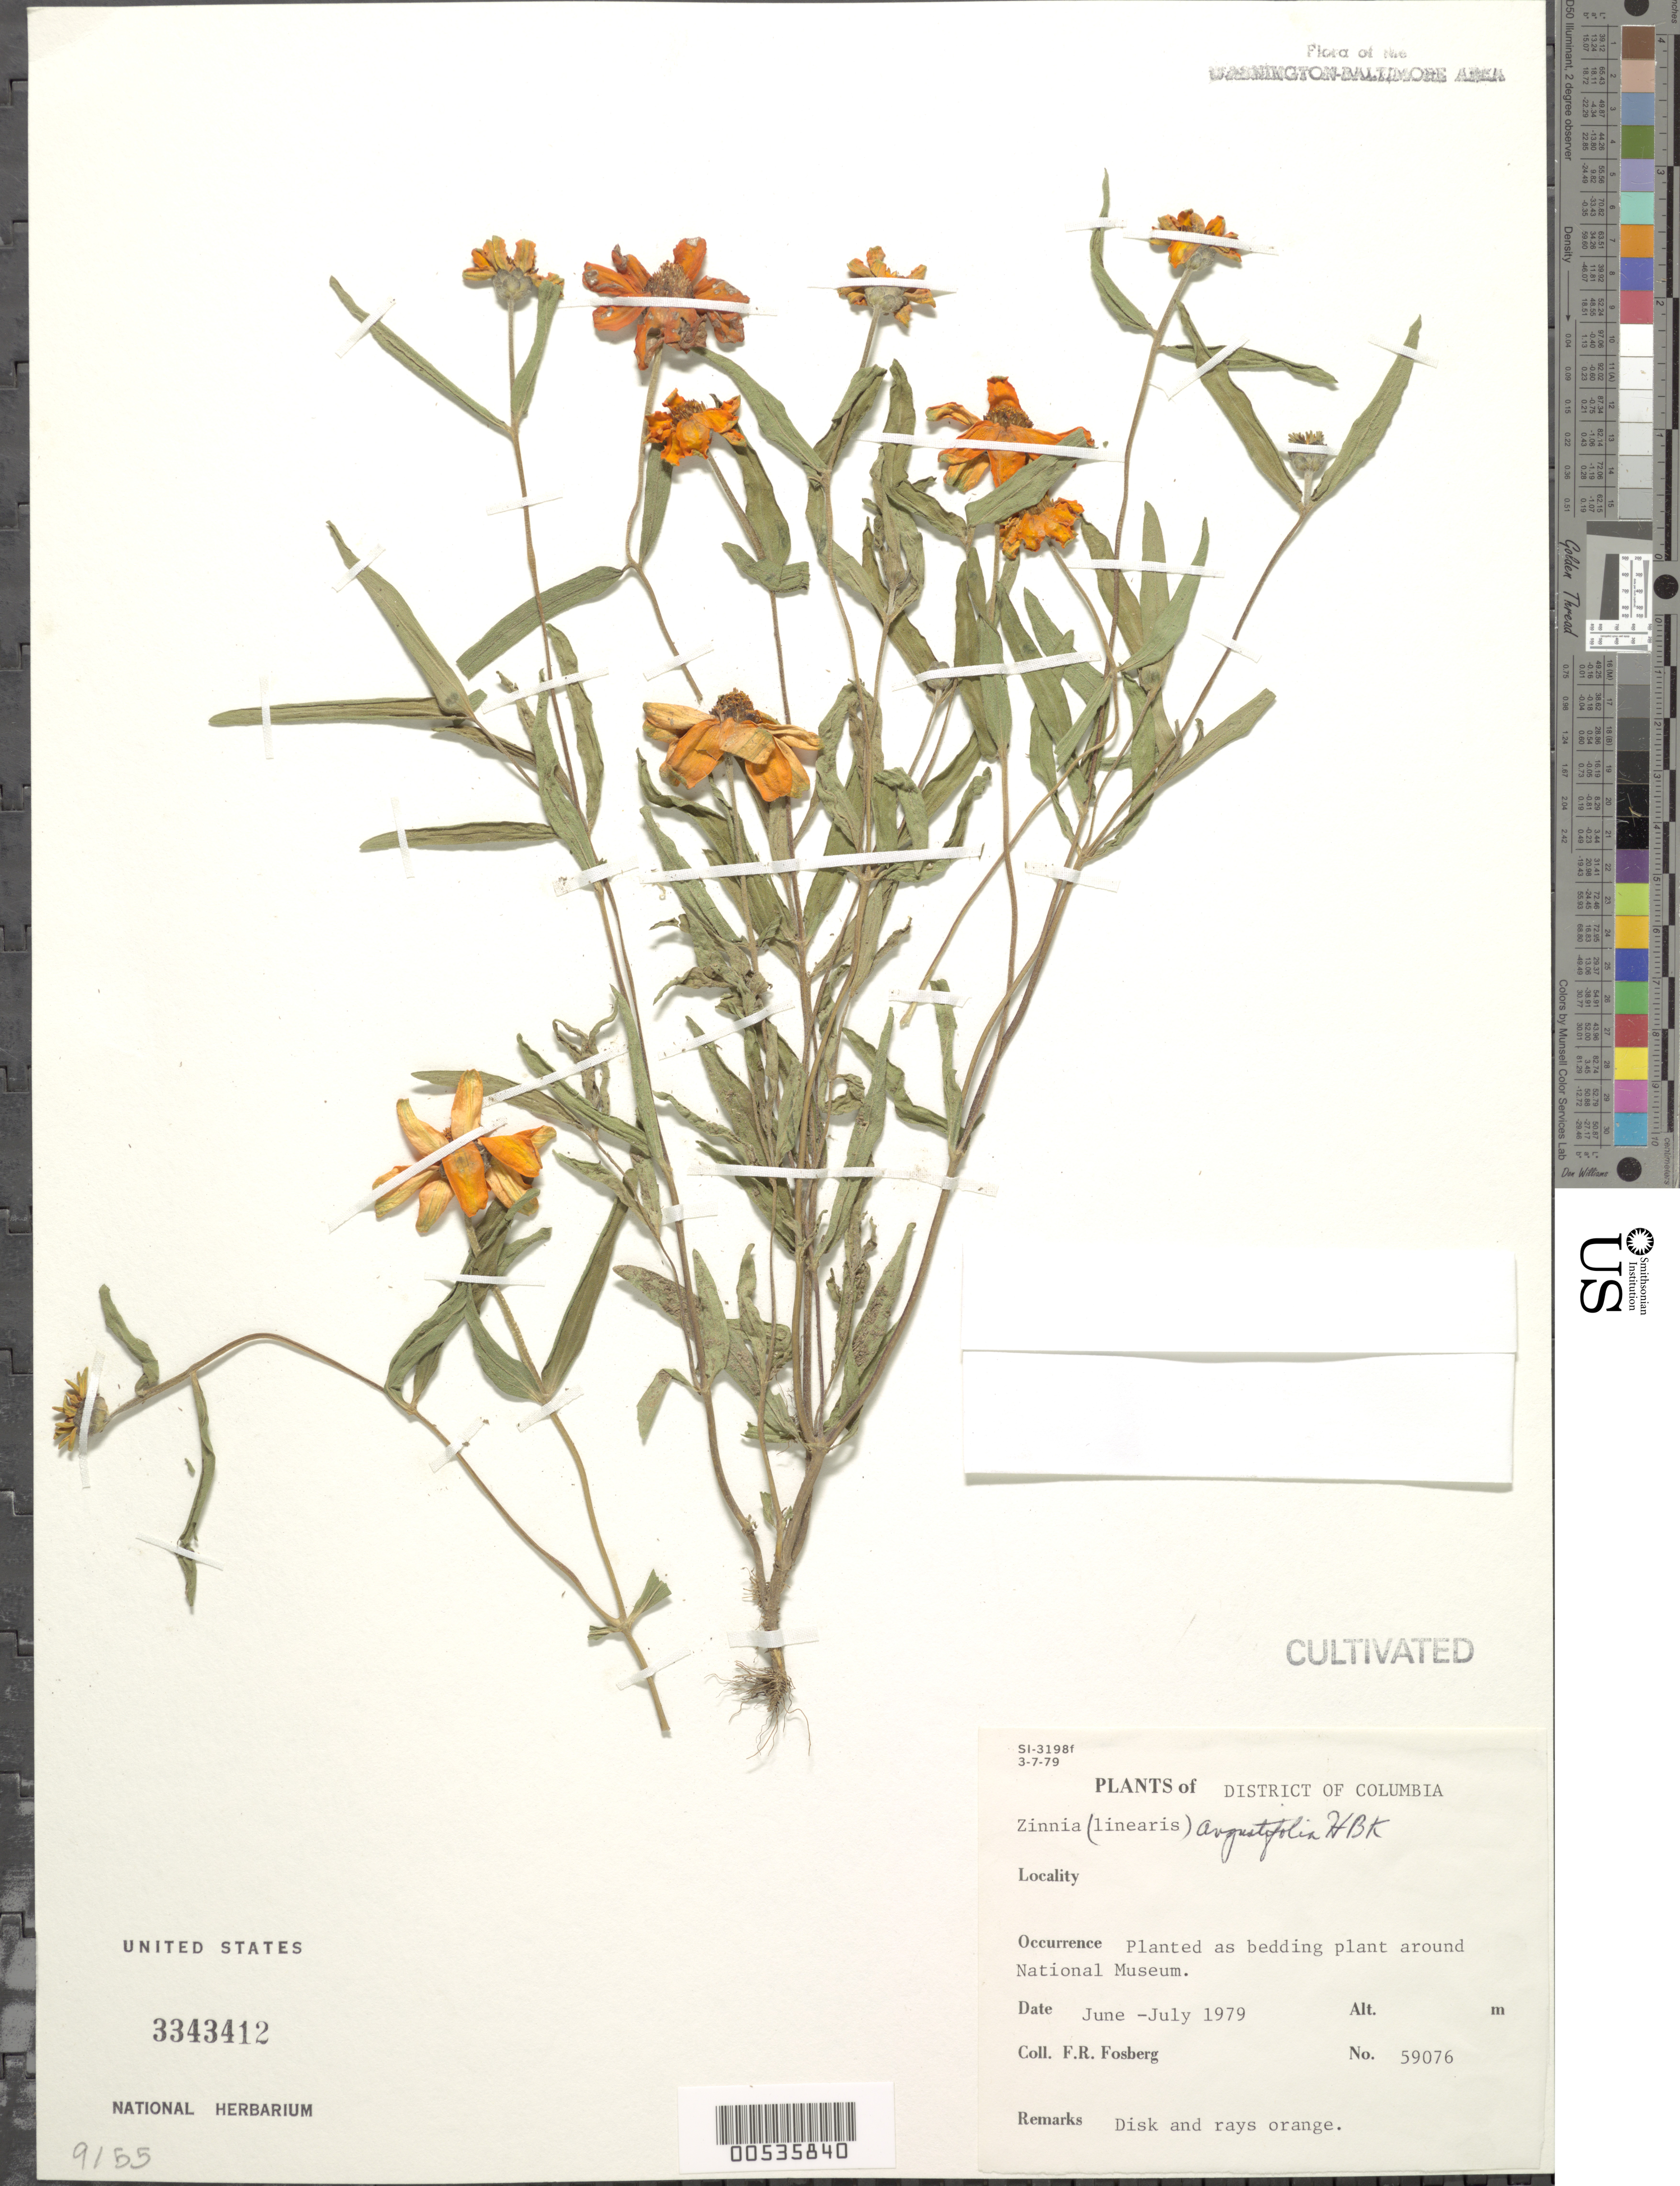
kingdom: Plantae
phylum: Tracheophyta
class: Magnoliopsida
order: Asterales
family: Asteraceae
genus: Zinnia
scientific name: Zinnia angustifolia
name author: Kunth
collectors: F. R. Fosberg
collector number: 59076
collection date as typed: Jun 1979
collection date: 1979-06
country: United States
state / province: District of Columbia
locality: National Museum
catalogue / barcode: US 3343412